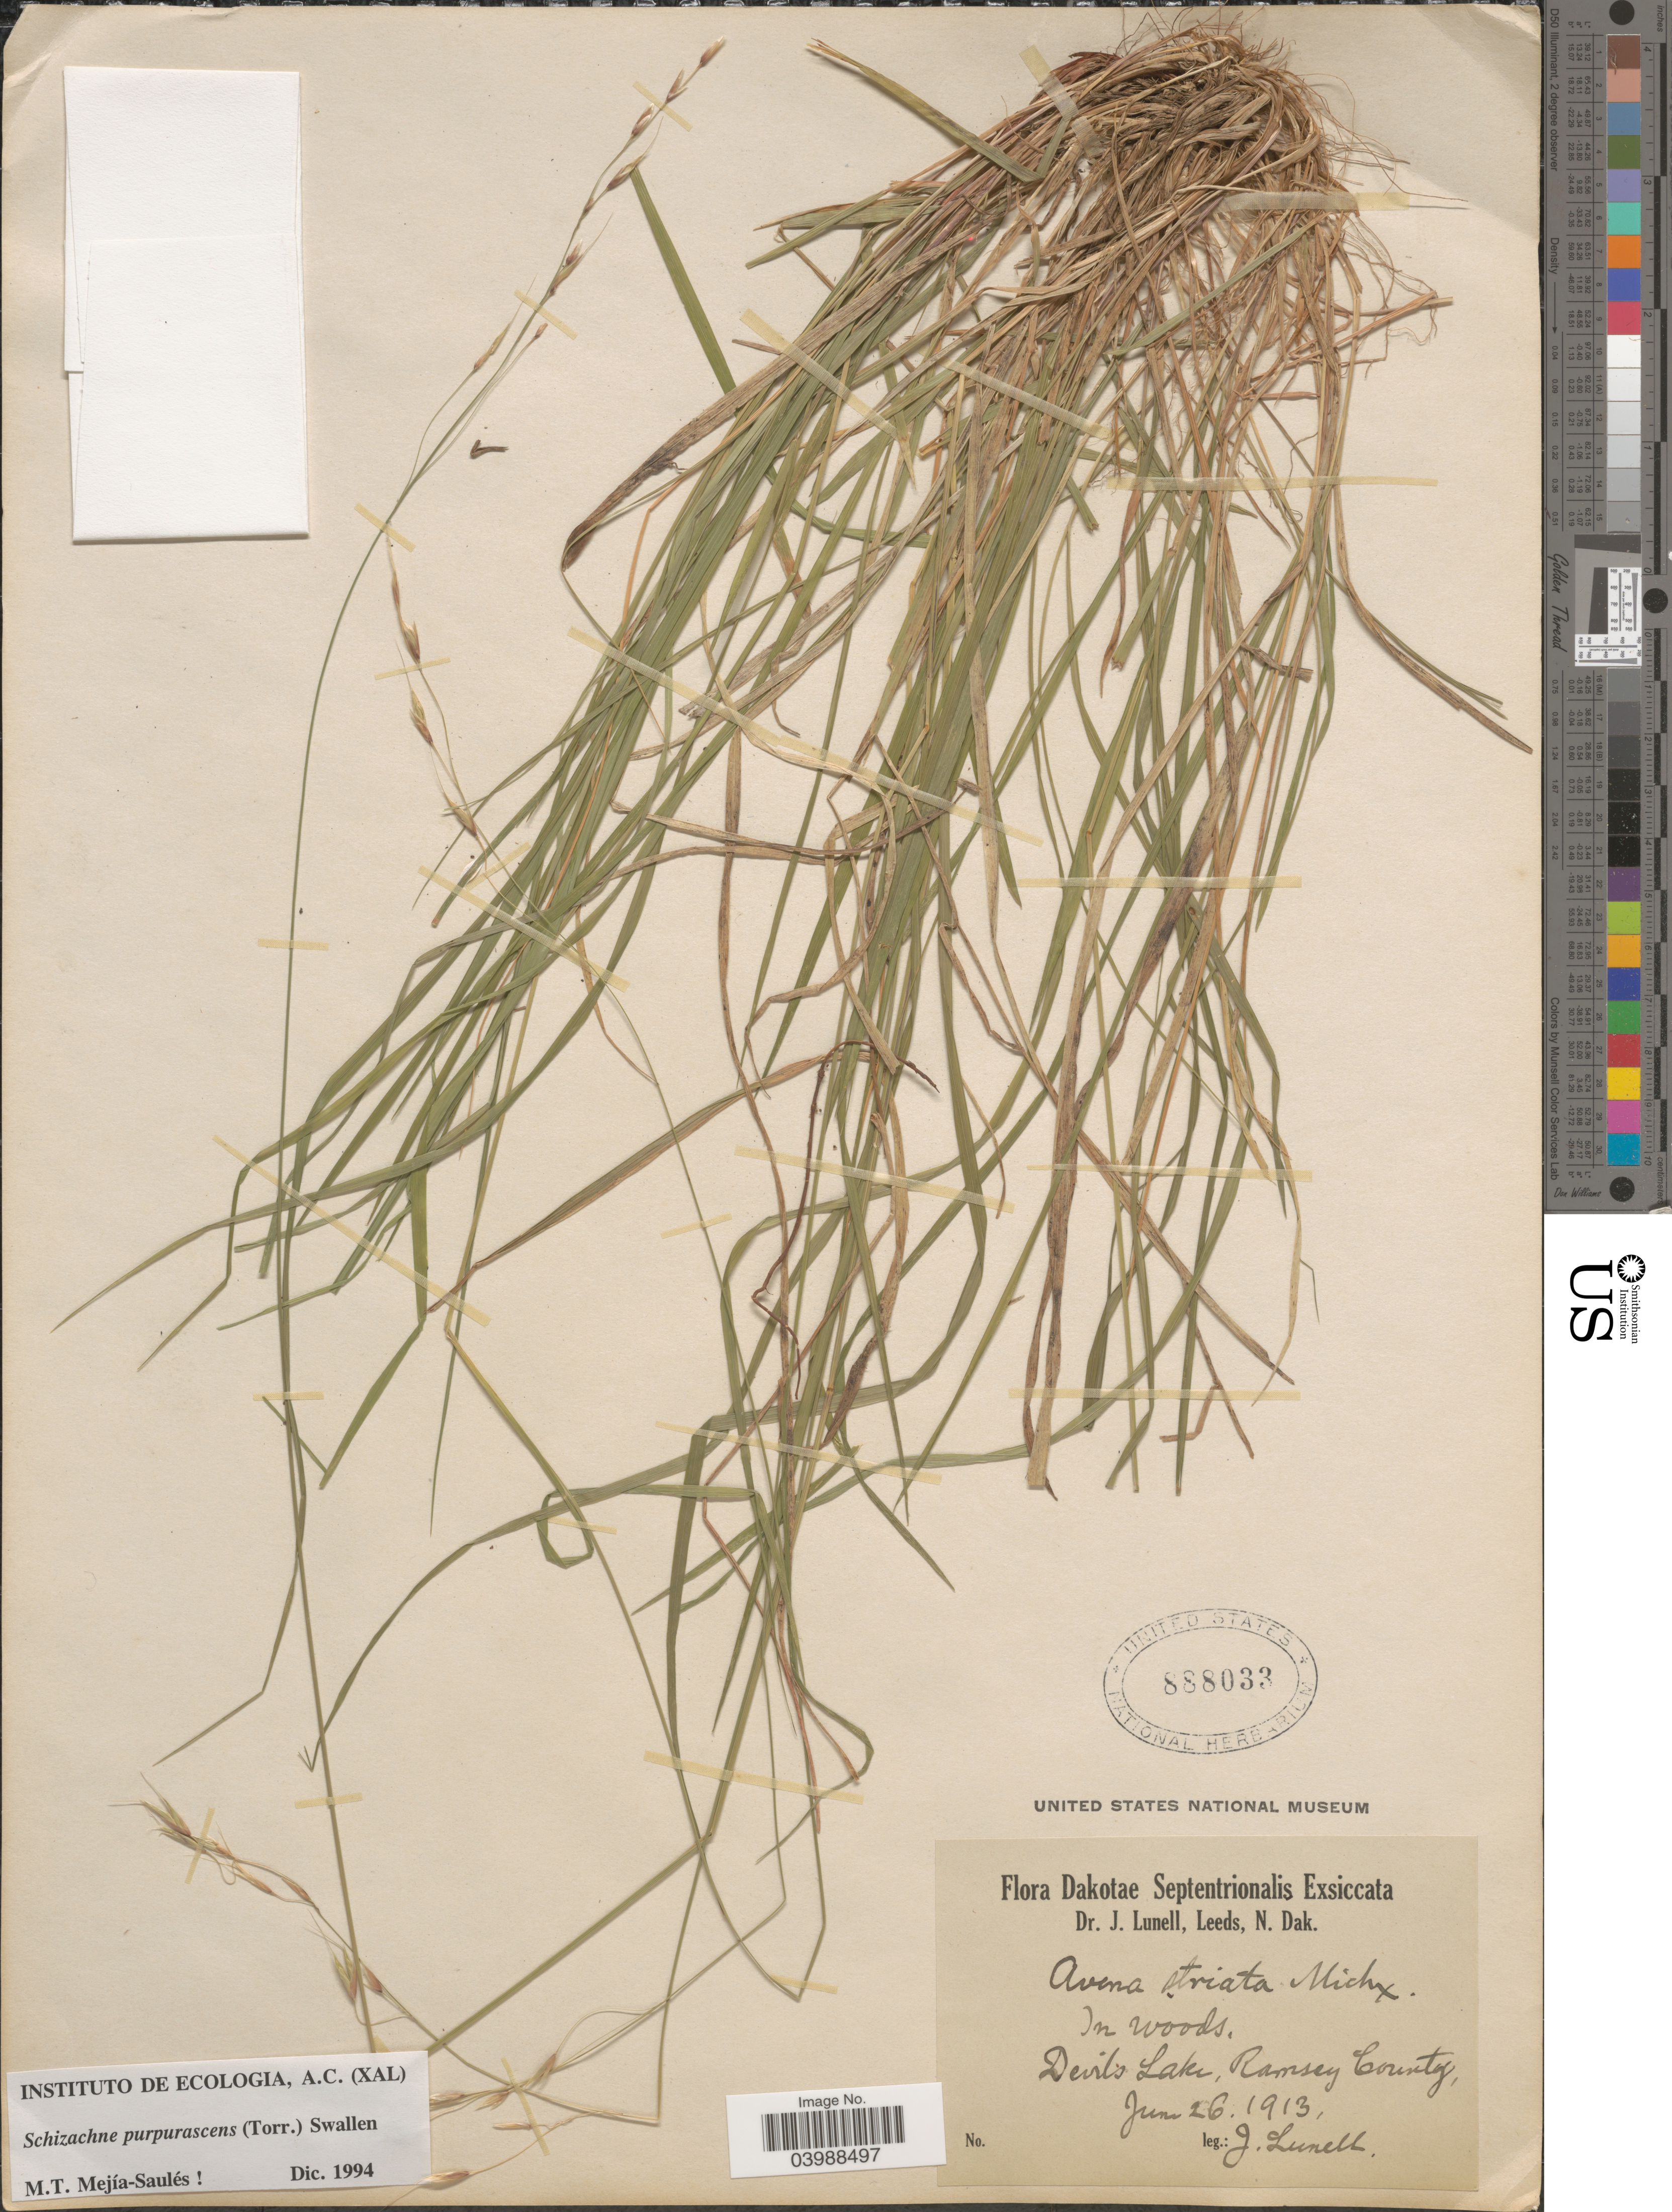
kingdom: Plantae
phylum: Tracheophyta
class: Liliopsida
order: Poales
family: Poaceae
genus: Schizachne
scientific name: Schizachne purpurascens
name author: (Torr.) Swallen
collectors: J. Lunell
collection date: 1913-06-26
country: United States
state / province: North Dakota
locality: Dakotae Septentrionalis. Devils Lake, Ramsey County.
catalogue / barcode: US 888033